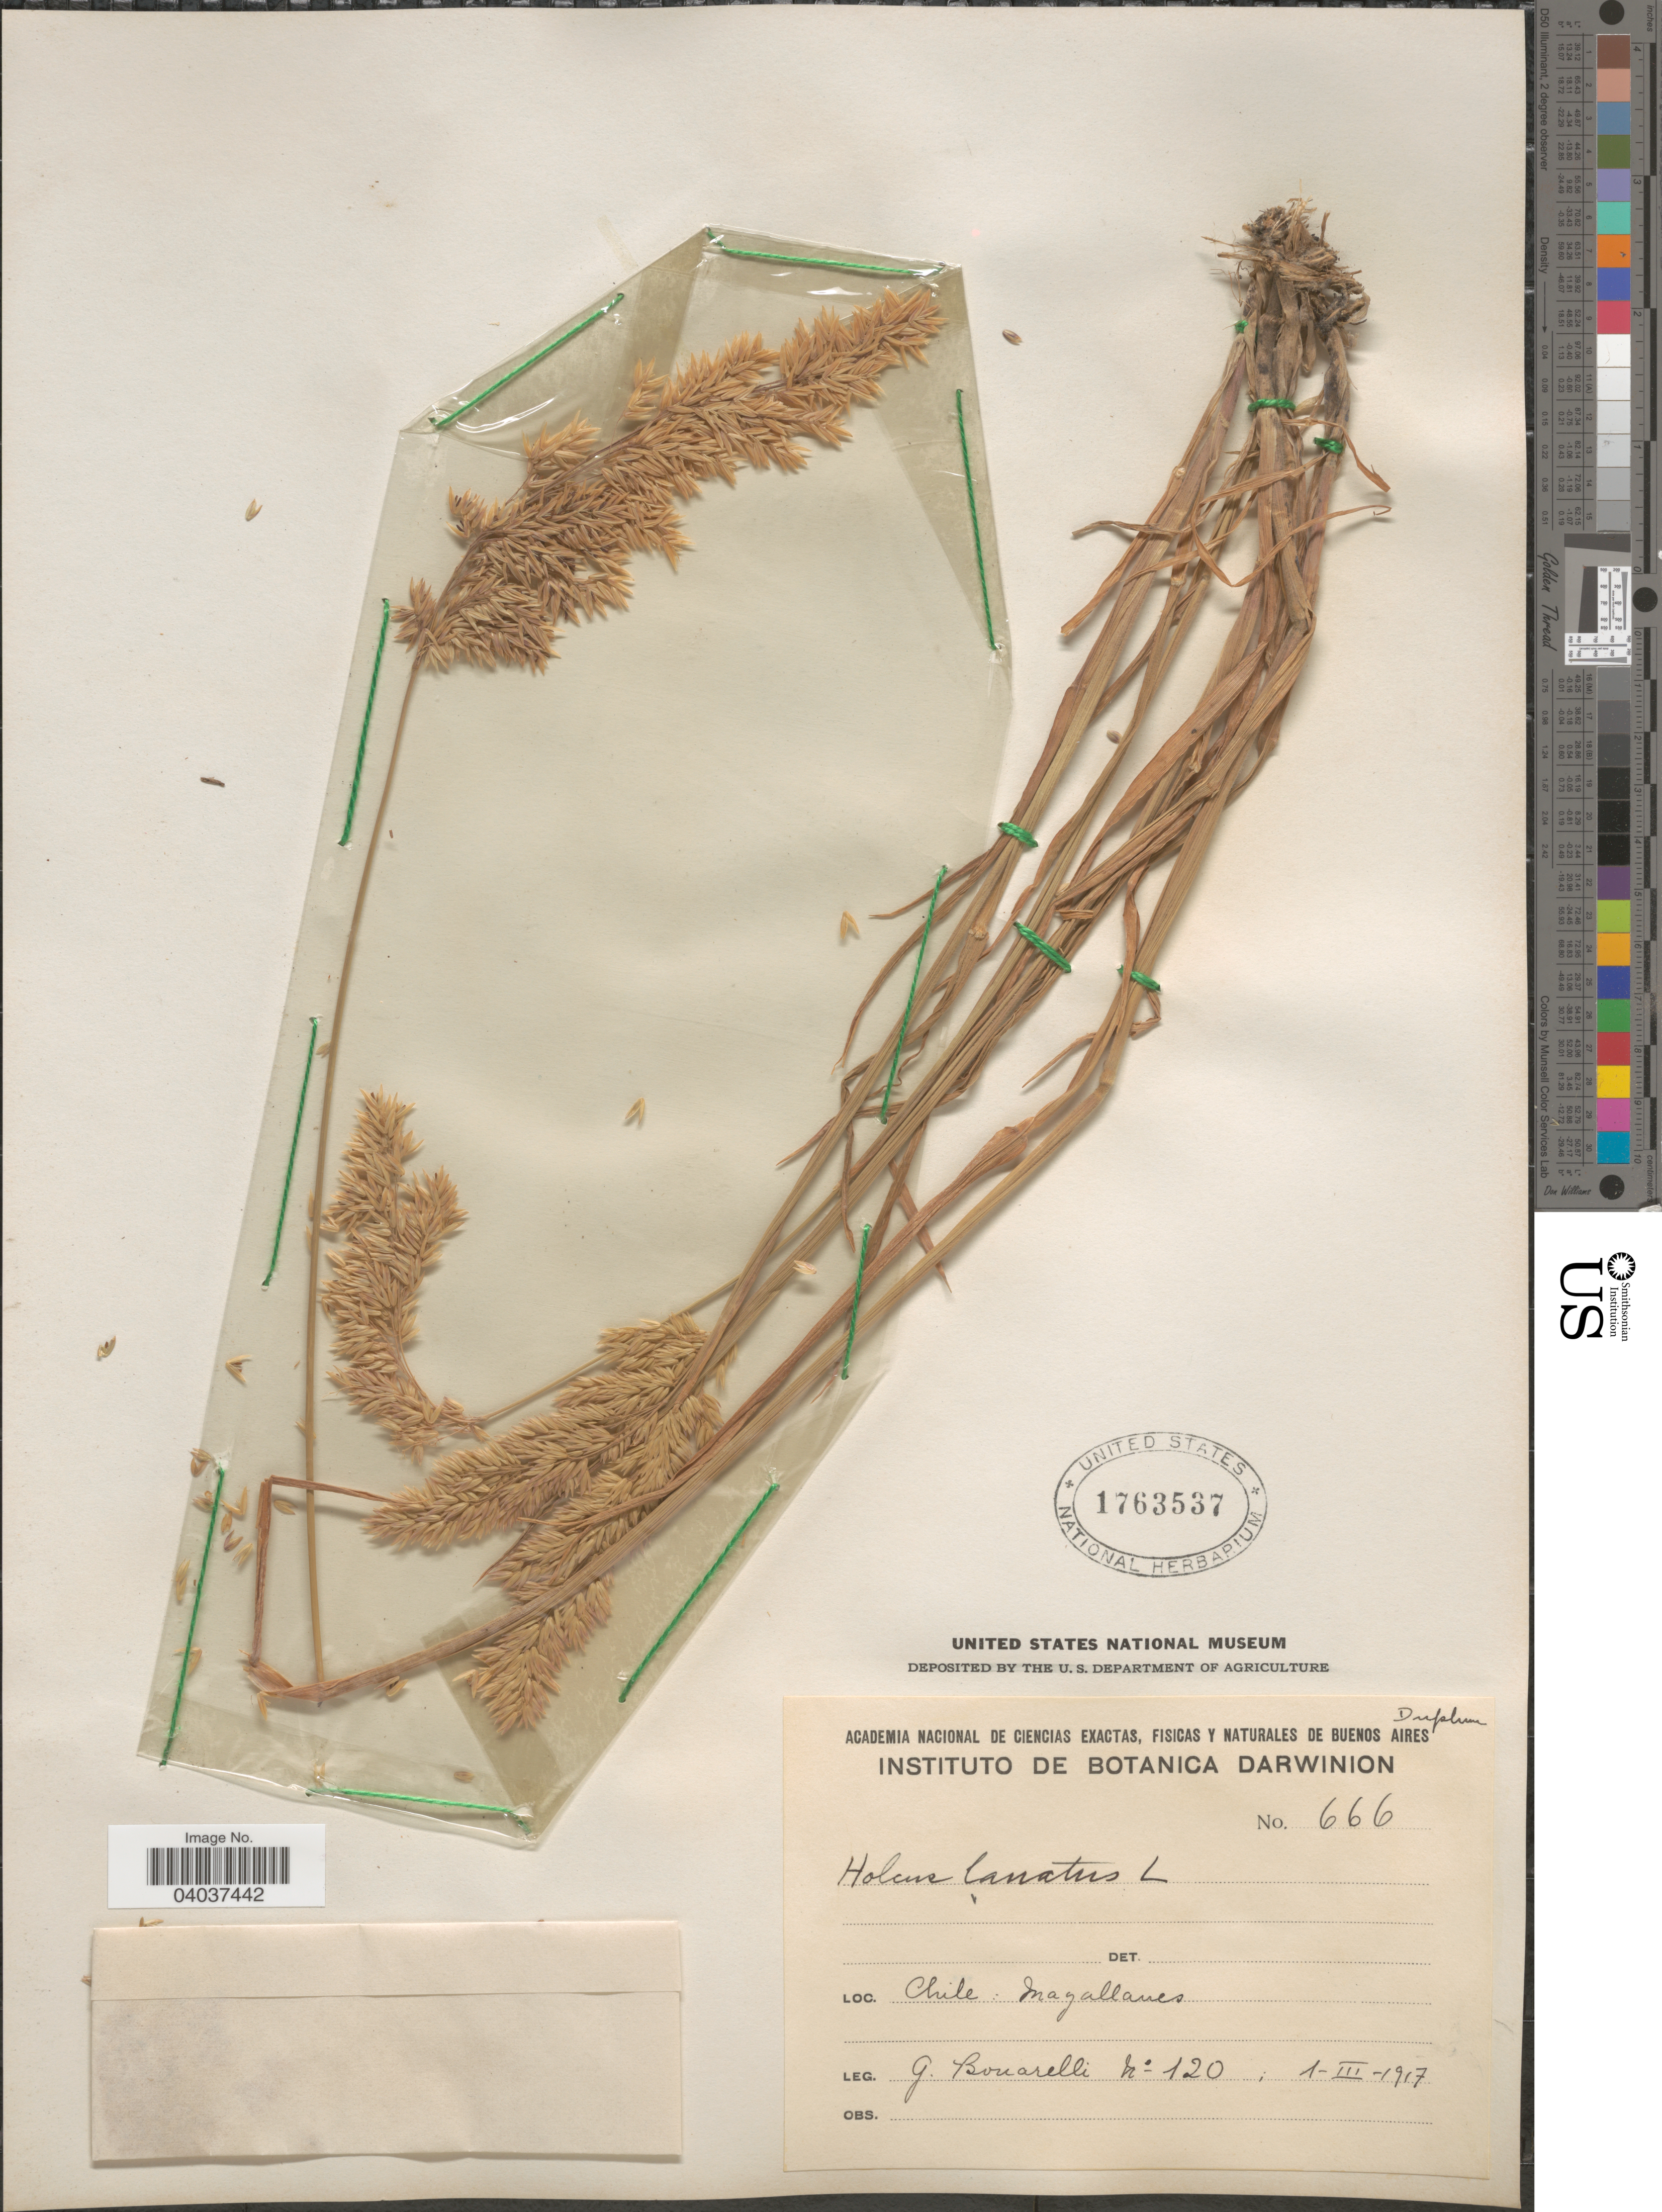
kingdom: Plantae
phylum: Tracheophyta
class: Liliopsida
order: Poales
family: Poaceae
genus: Holcus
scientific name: Holcus lanatus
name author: L.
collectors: G. Bonarelli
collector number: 120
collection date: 1917-03-01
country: Chile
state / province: Magallanes y de la Antártica Chilena (XII)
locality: Magallanes.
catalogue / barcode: US 1763537